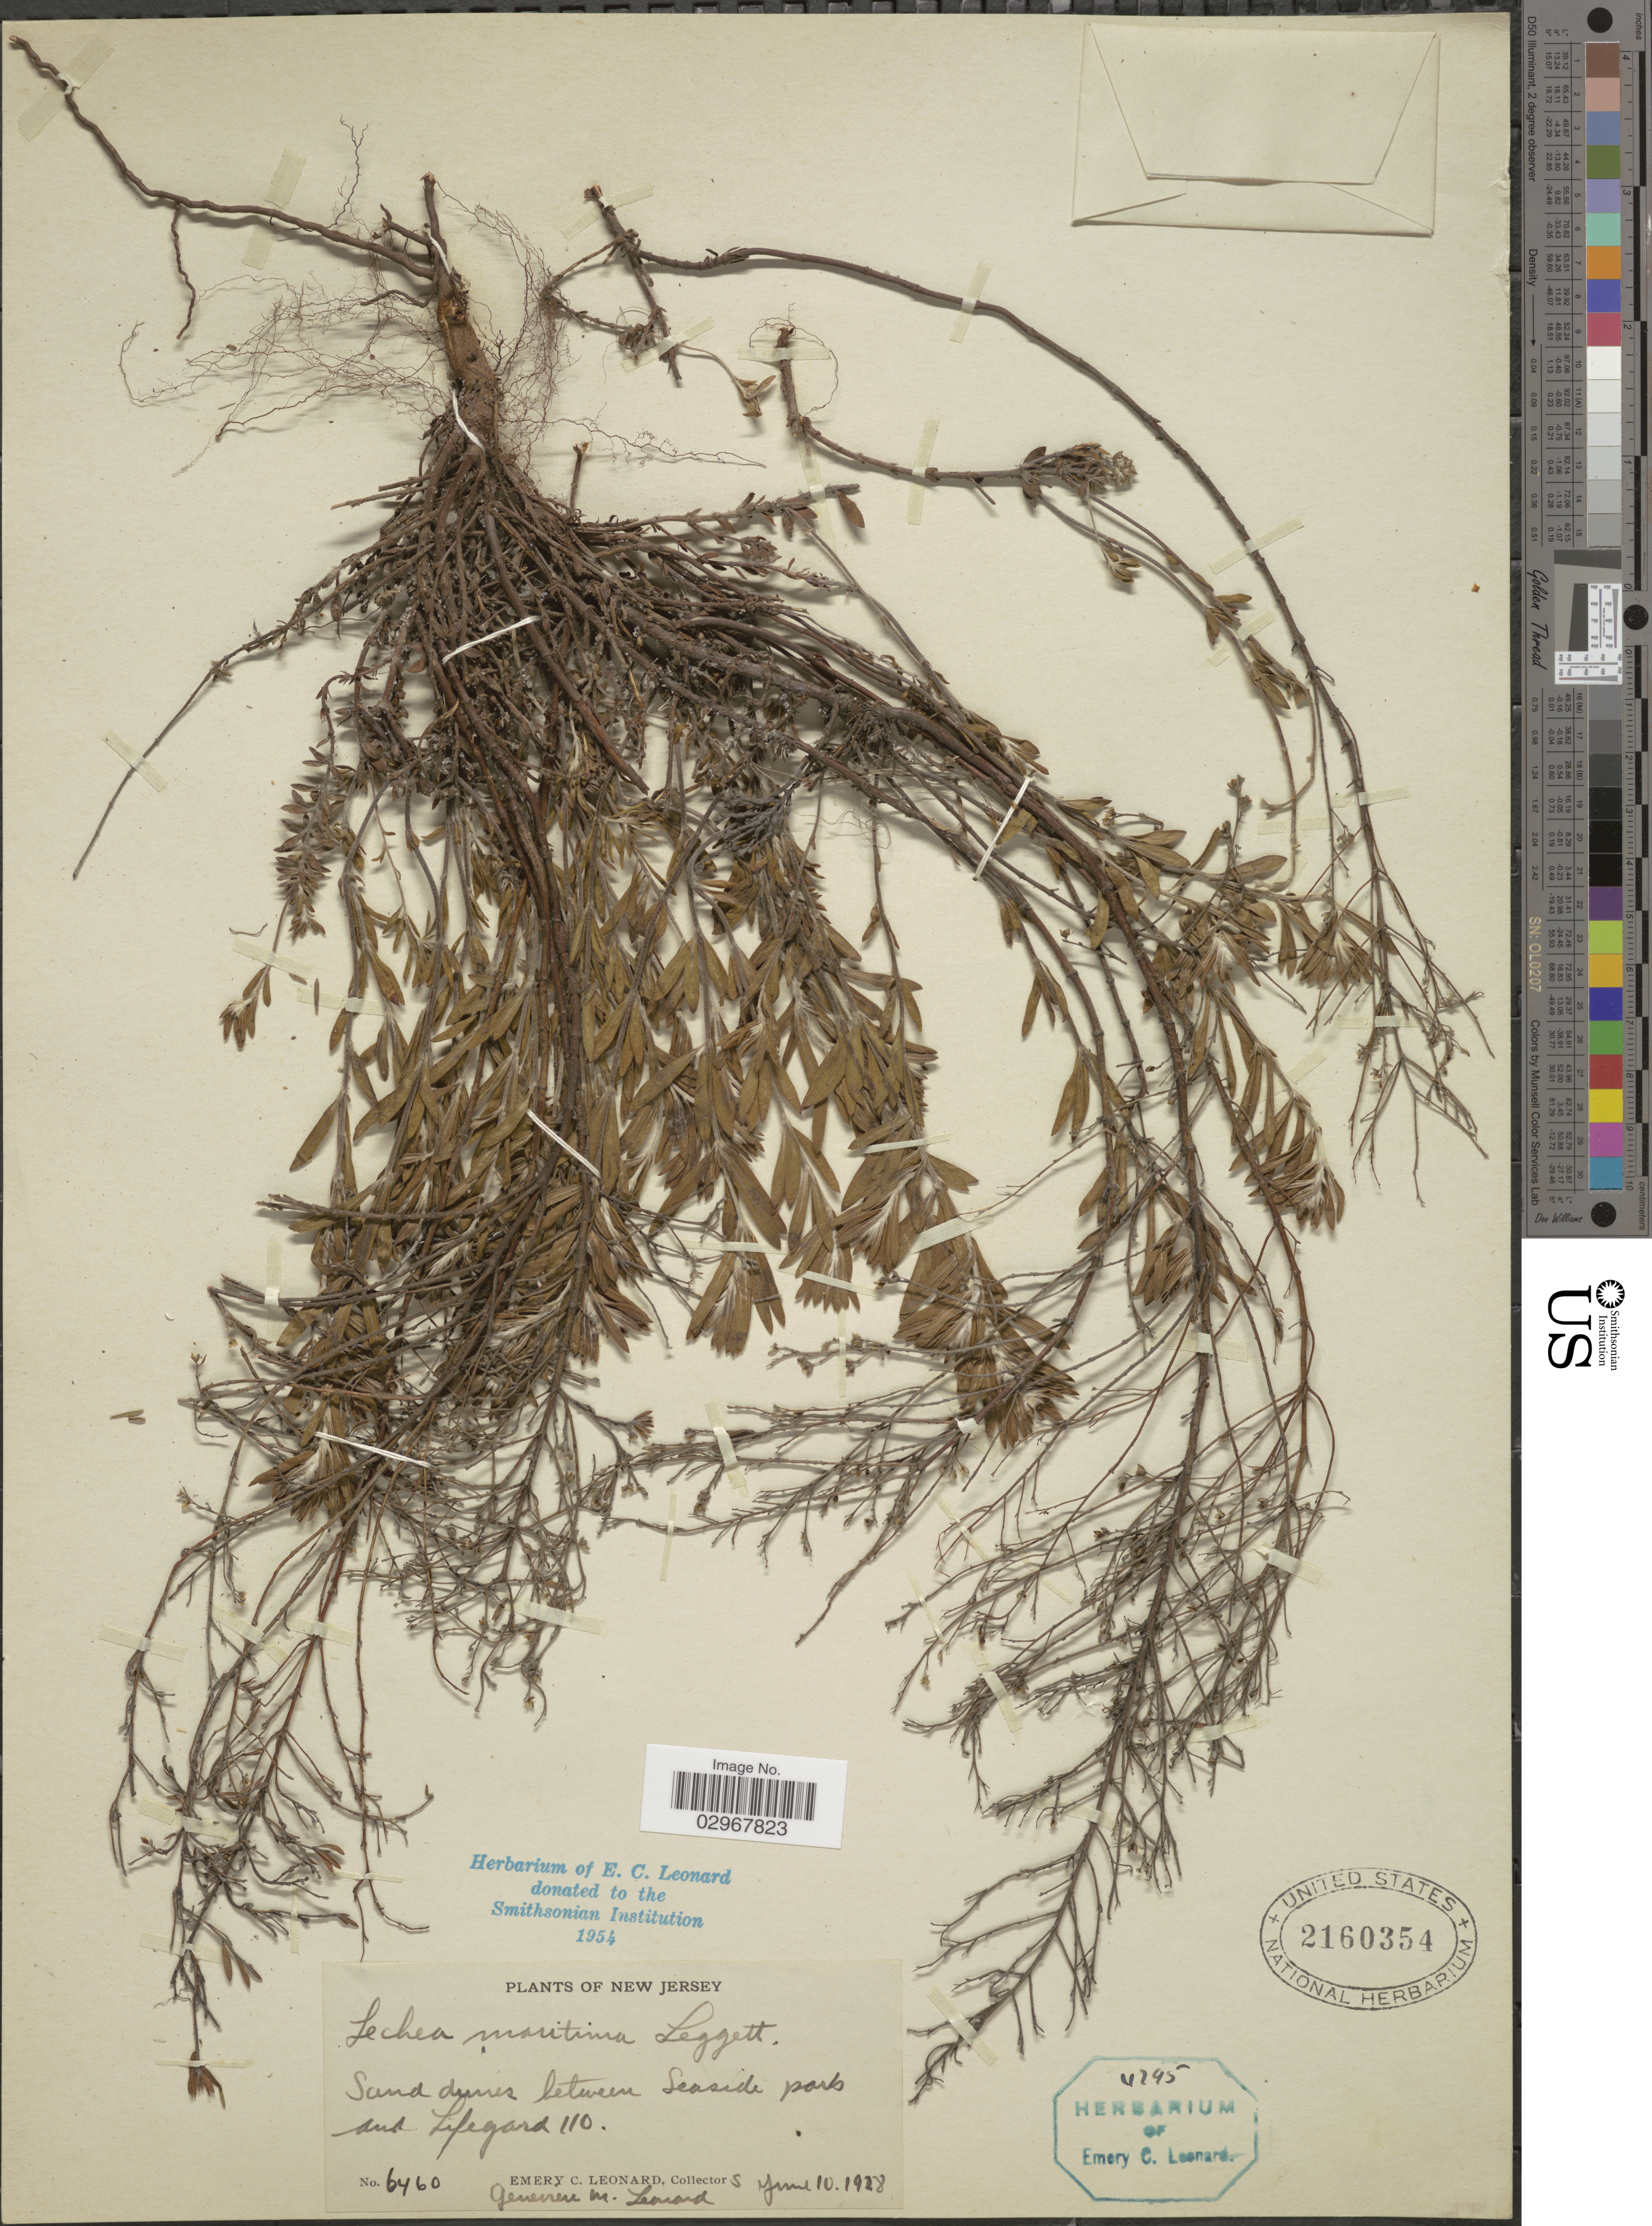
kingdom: Plantae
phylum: Tracheophyta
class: Magnoliopsida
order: Malvales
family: Cistaceae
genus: Lechea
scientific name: Lechea maritima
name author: Legg.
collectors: E. C. Leonard & G. M. Leonard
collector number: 6460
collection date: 1928-06-10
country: United States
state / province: New Jersey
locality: Sand dunes between Seaside park and Lifeguard 110.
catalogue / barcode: US 2160354